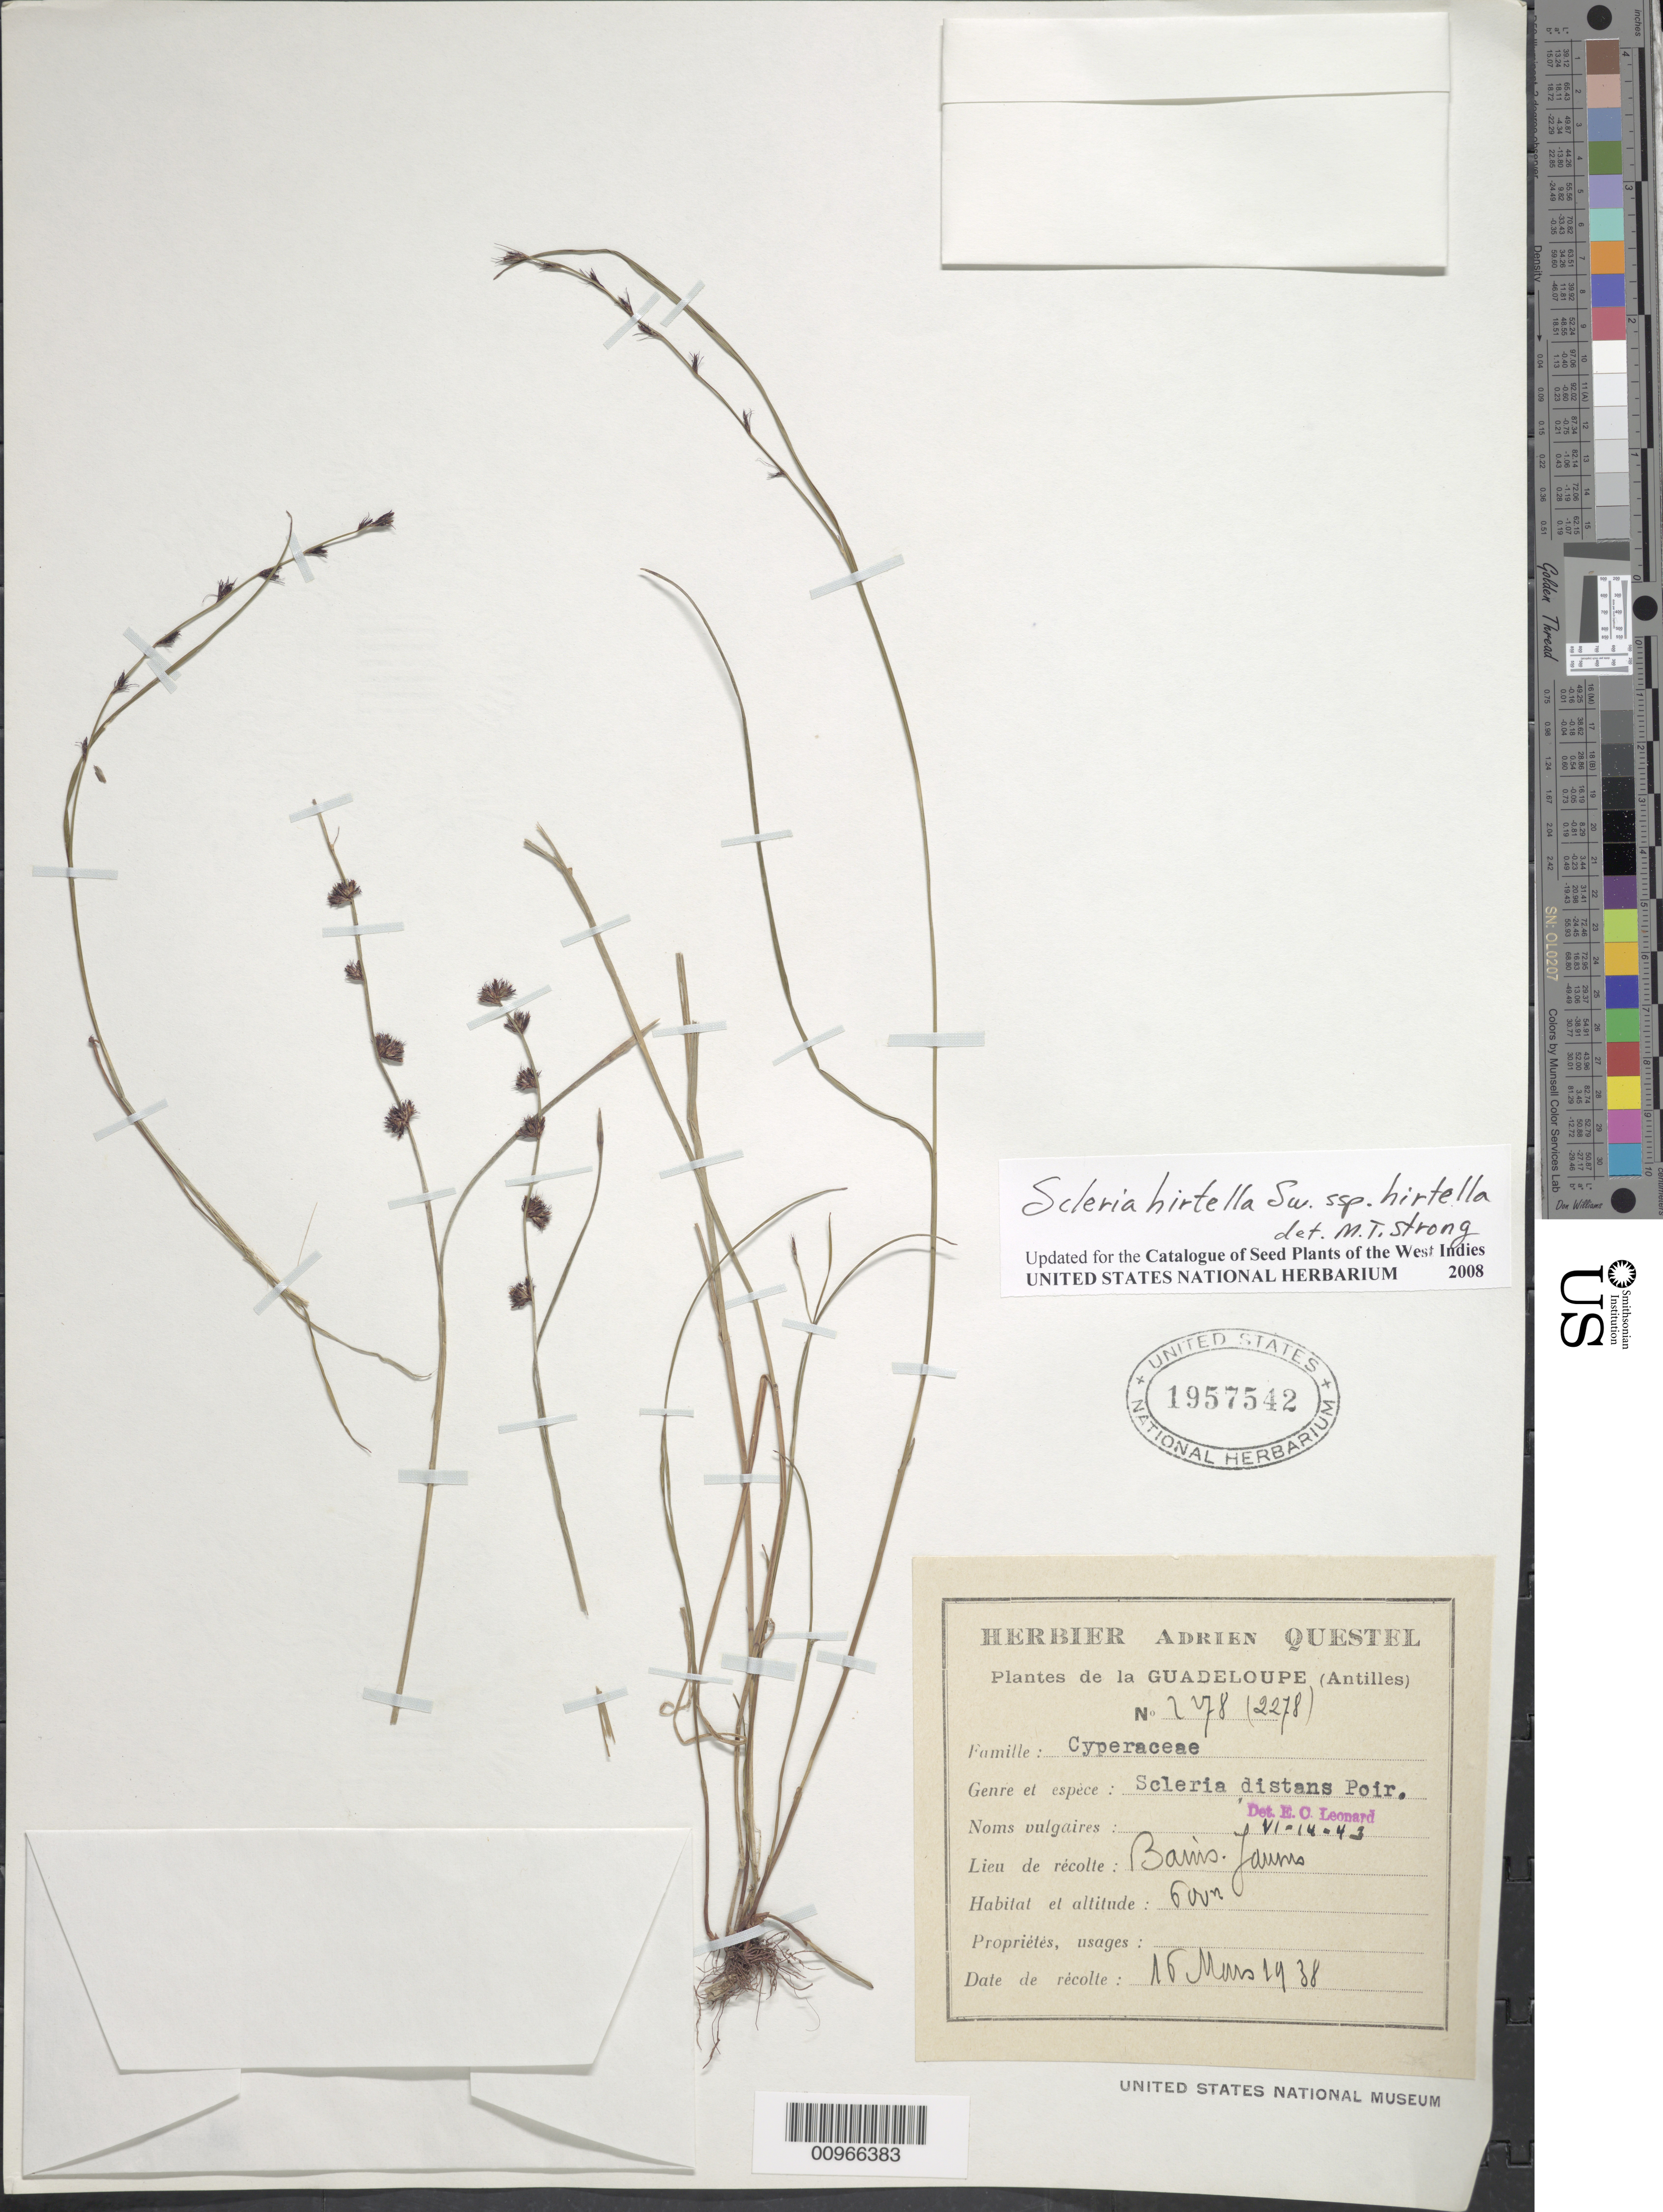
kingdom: Plantae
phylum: Tracheophyta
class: Liliopsida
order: Poales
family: Cyperaceae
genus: Scleria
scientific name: Scleria hirtella subsp. hirtella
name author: Sw.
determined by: Strong, M. T., (US), Smithsonian Institution - National Museum of Natural History (UNITED STATES)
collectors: A. Questel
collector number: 2278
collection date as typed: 16 Mar 1938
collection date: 1938-03-16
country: Guadeloupe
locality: "Barris" Jaunes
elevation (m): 600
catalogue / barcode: US 1957542